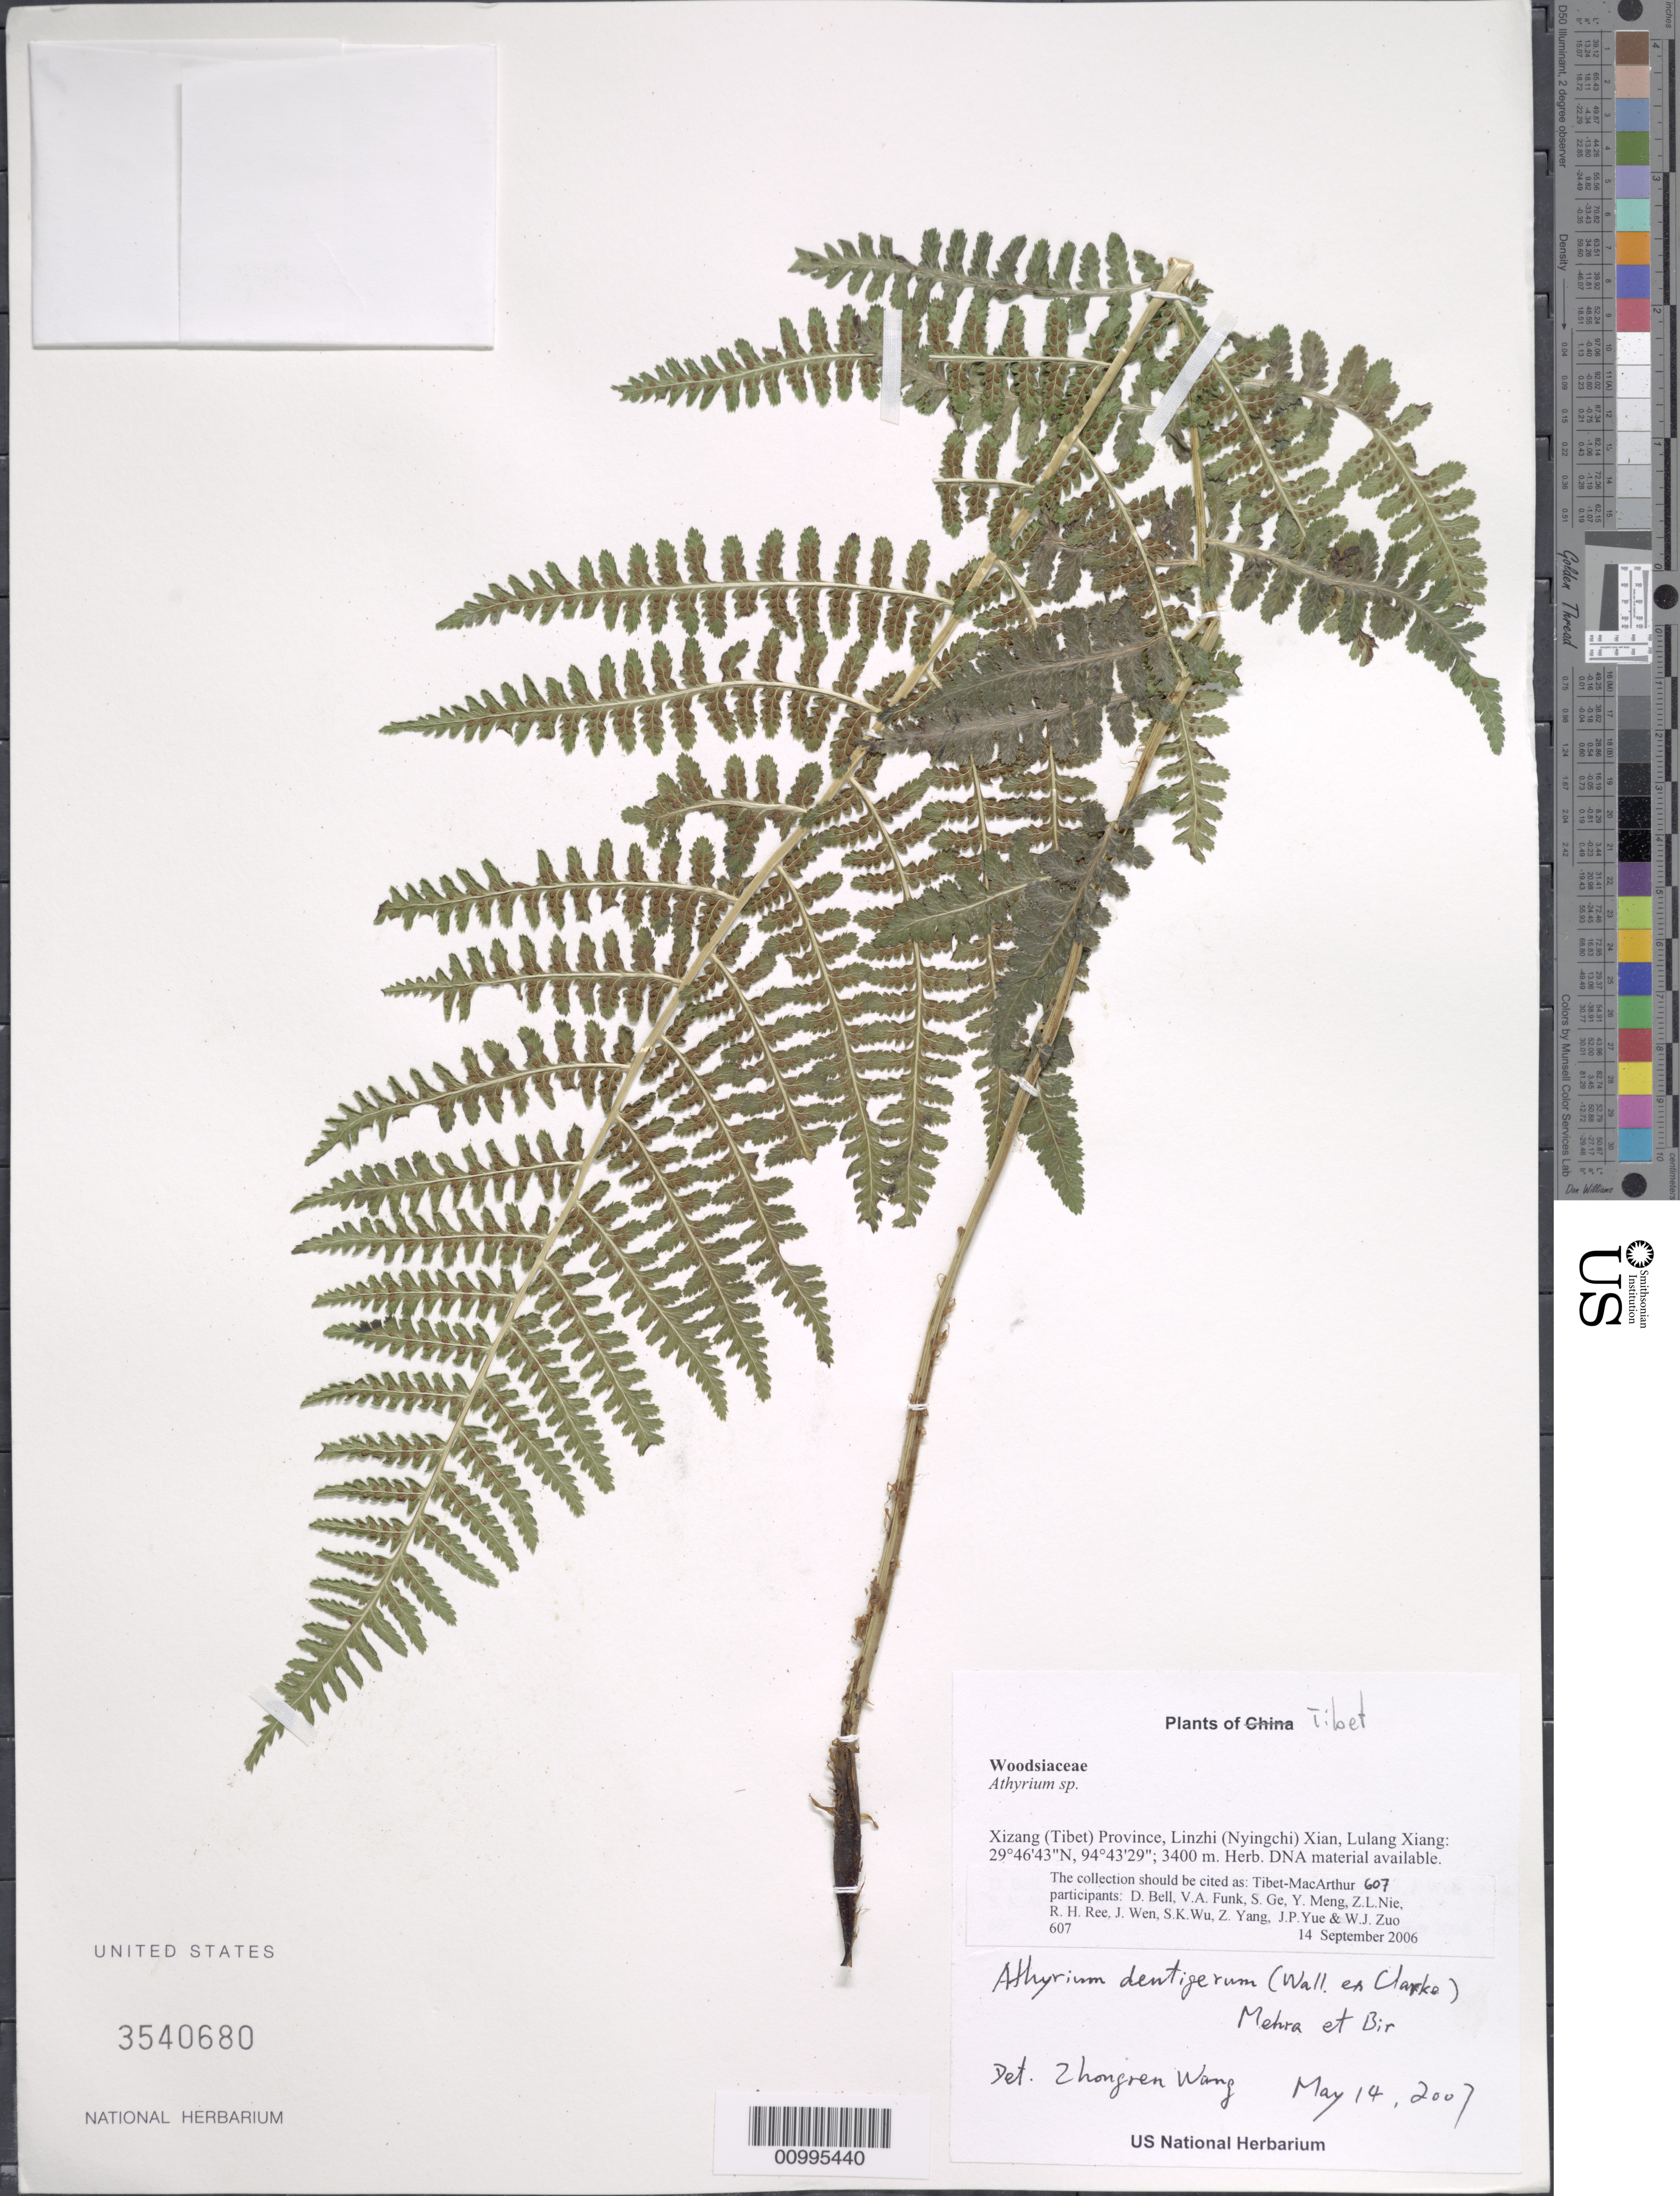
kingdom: Plantae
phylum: Tracheophyta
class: Polypodiopsida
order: Polypodiales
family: Athyriaceae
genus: Athyrium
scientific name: Athyrium dentigerum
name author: (Wall. ex C.B. Clarke) Mehra & Bir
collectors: Tibet-MacArthur, D. A. Bell, V. Funk, S. Ge, Y. Meng, Z. Nie, R. Ree, J. Wen, S. K. Wu, Z. Yang, J. Yue & W. Zuo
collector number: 607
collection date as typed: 07 Sep 2006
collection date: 2006-09-07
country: China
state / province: Xizang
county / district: Linzhi (Nyingchi) Xian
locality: Lulang Xiang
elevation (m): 3400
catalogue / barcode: US 3540680